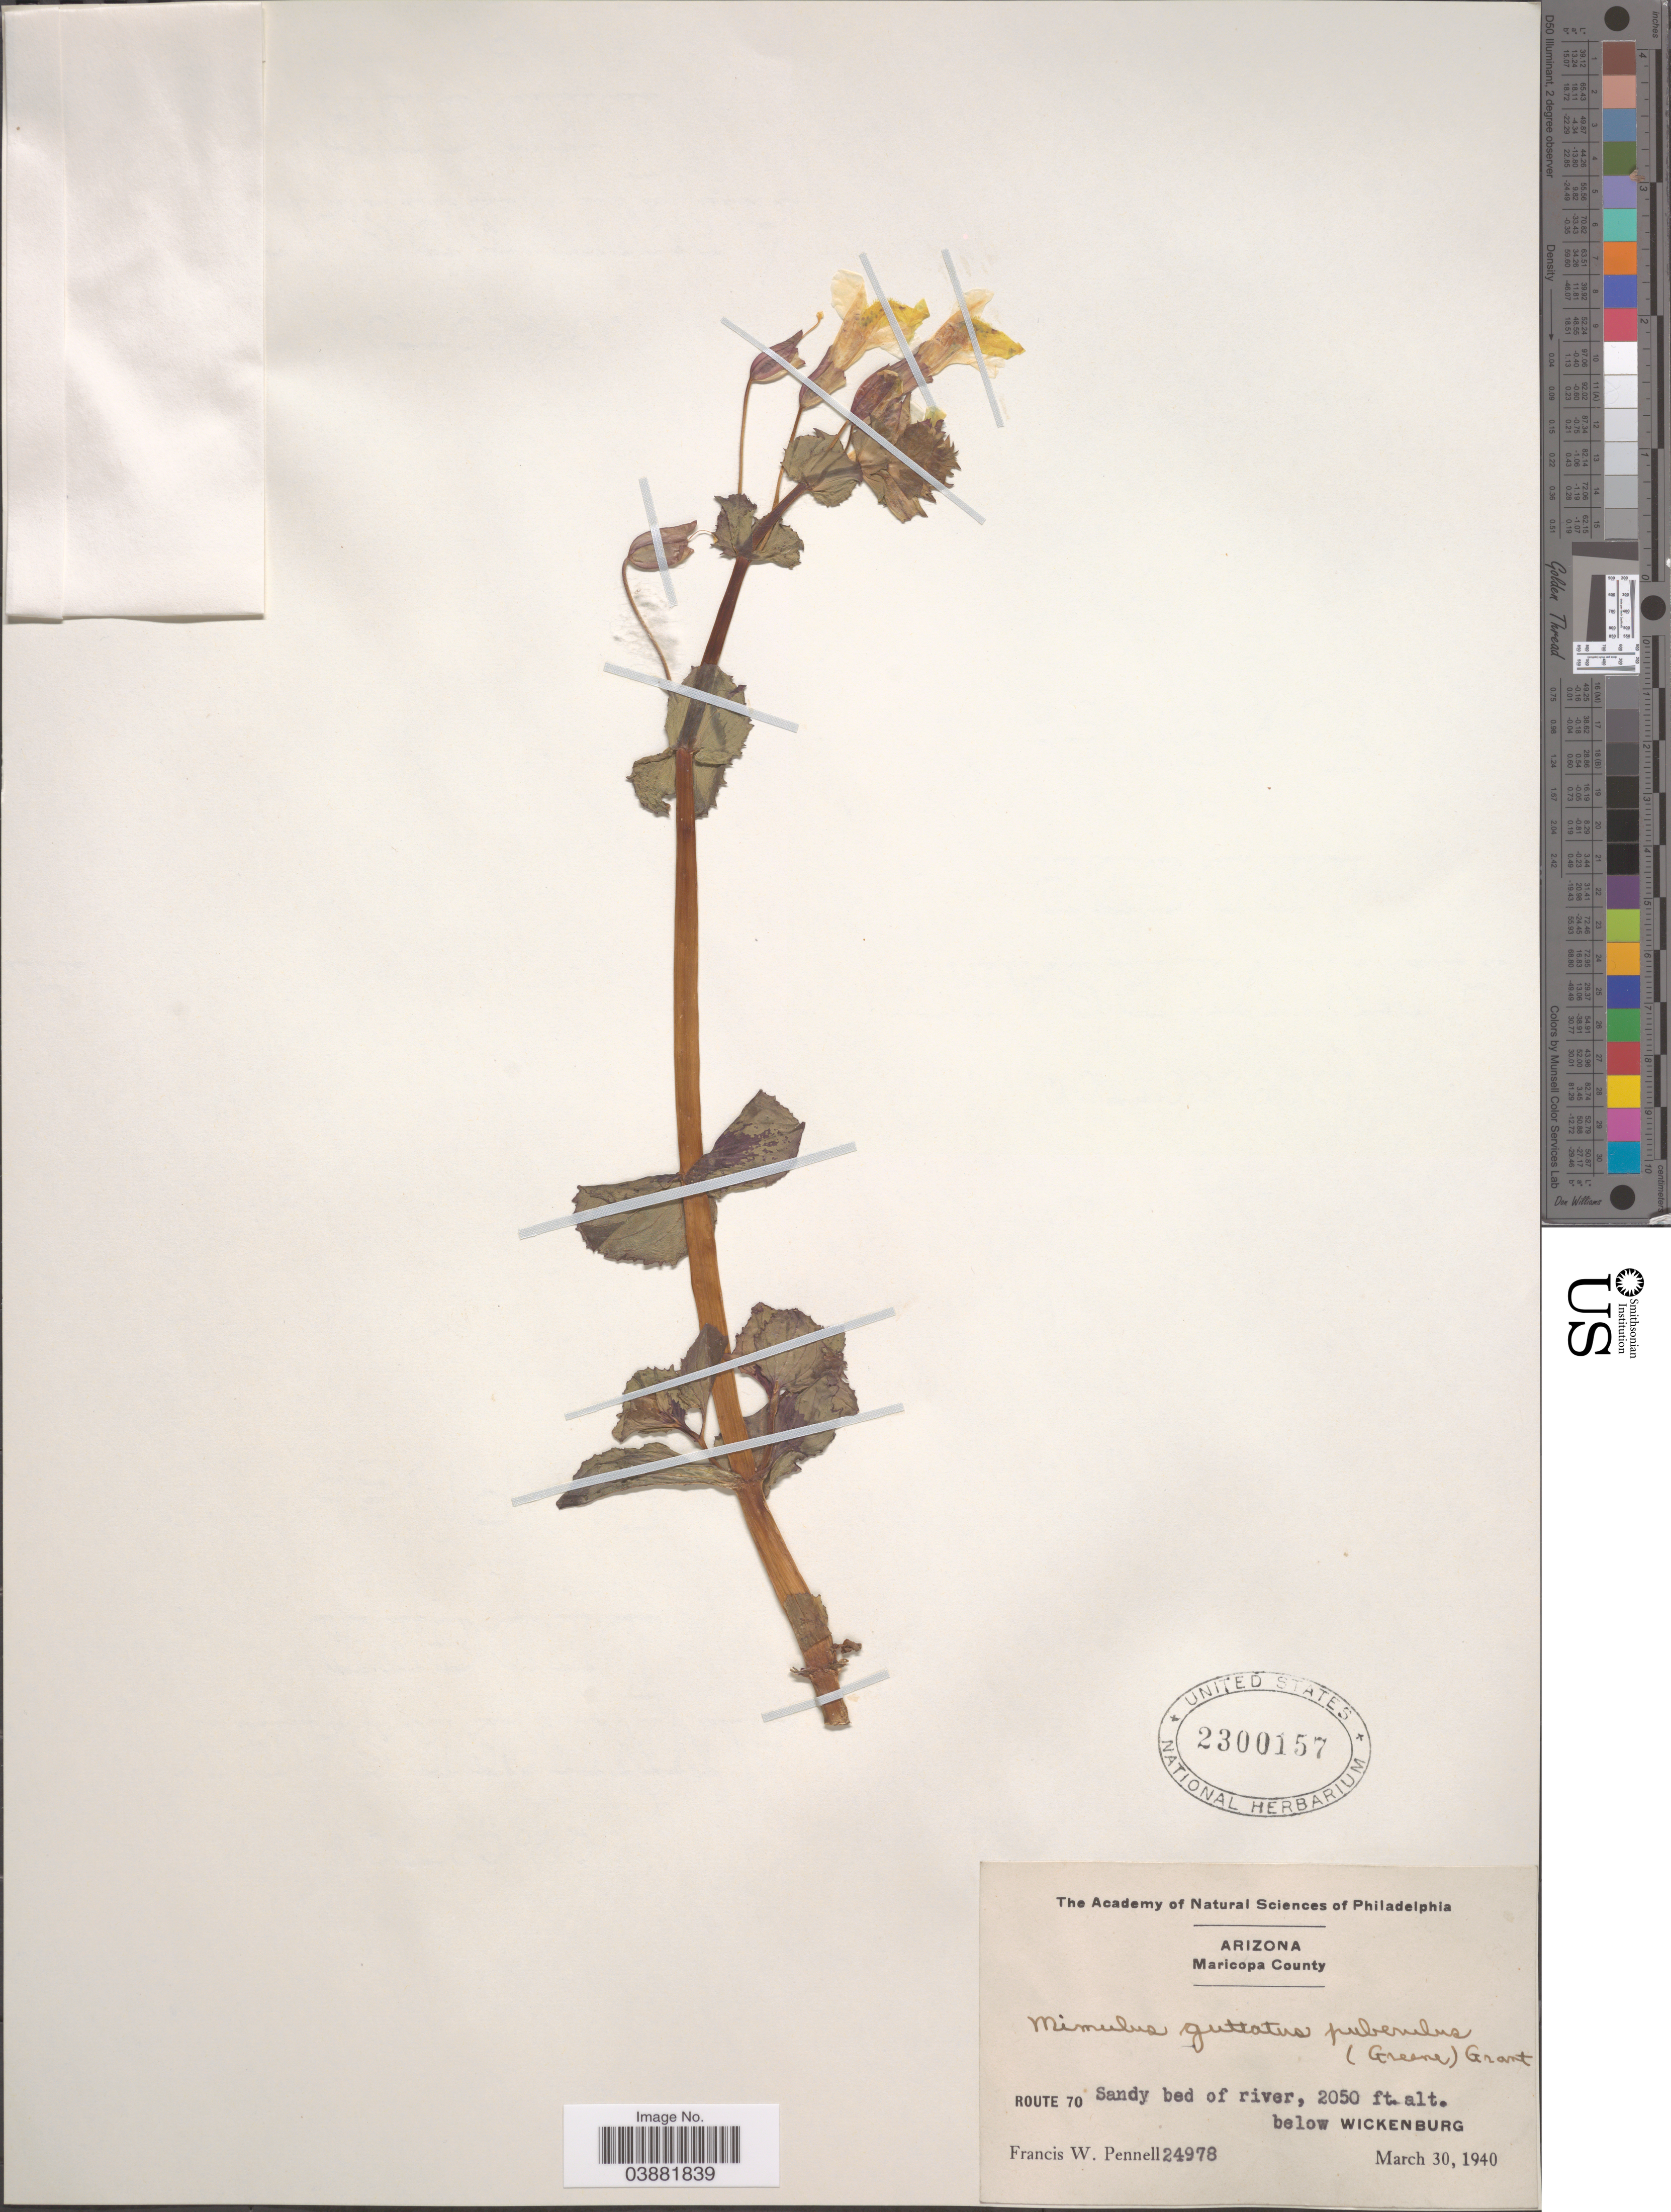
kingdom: Plantae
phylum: Tracheophyta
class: Magnoliopsida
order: Lamiales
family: Phrymaceae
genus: Mimulus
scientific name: Mimulus guttatus var. puberulus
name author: (Greene) A.L. Grant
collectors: F. W. Pennell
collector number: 24978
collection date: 1940-03-30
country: United States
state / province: Arizona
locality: Maricopa County. Route 70, below Wickenburg.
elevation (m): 625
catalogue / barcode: US 2300157